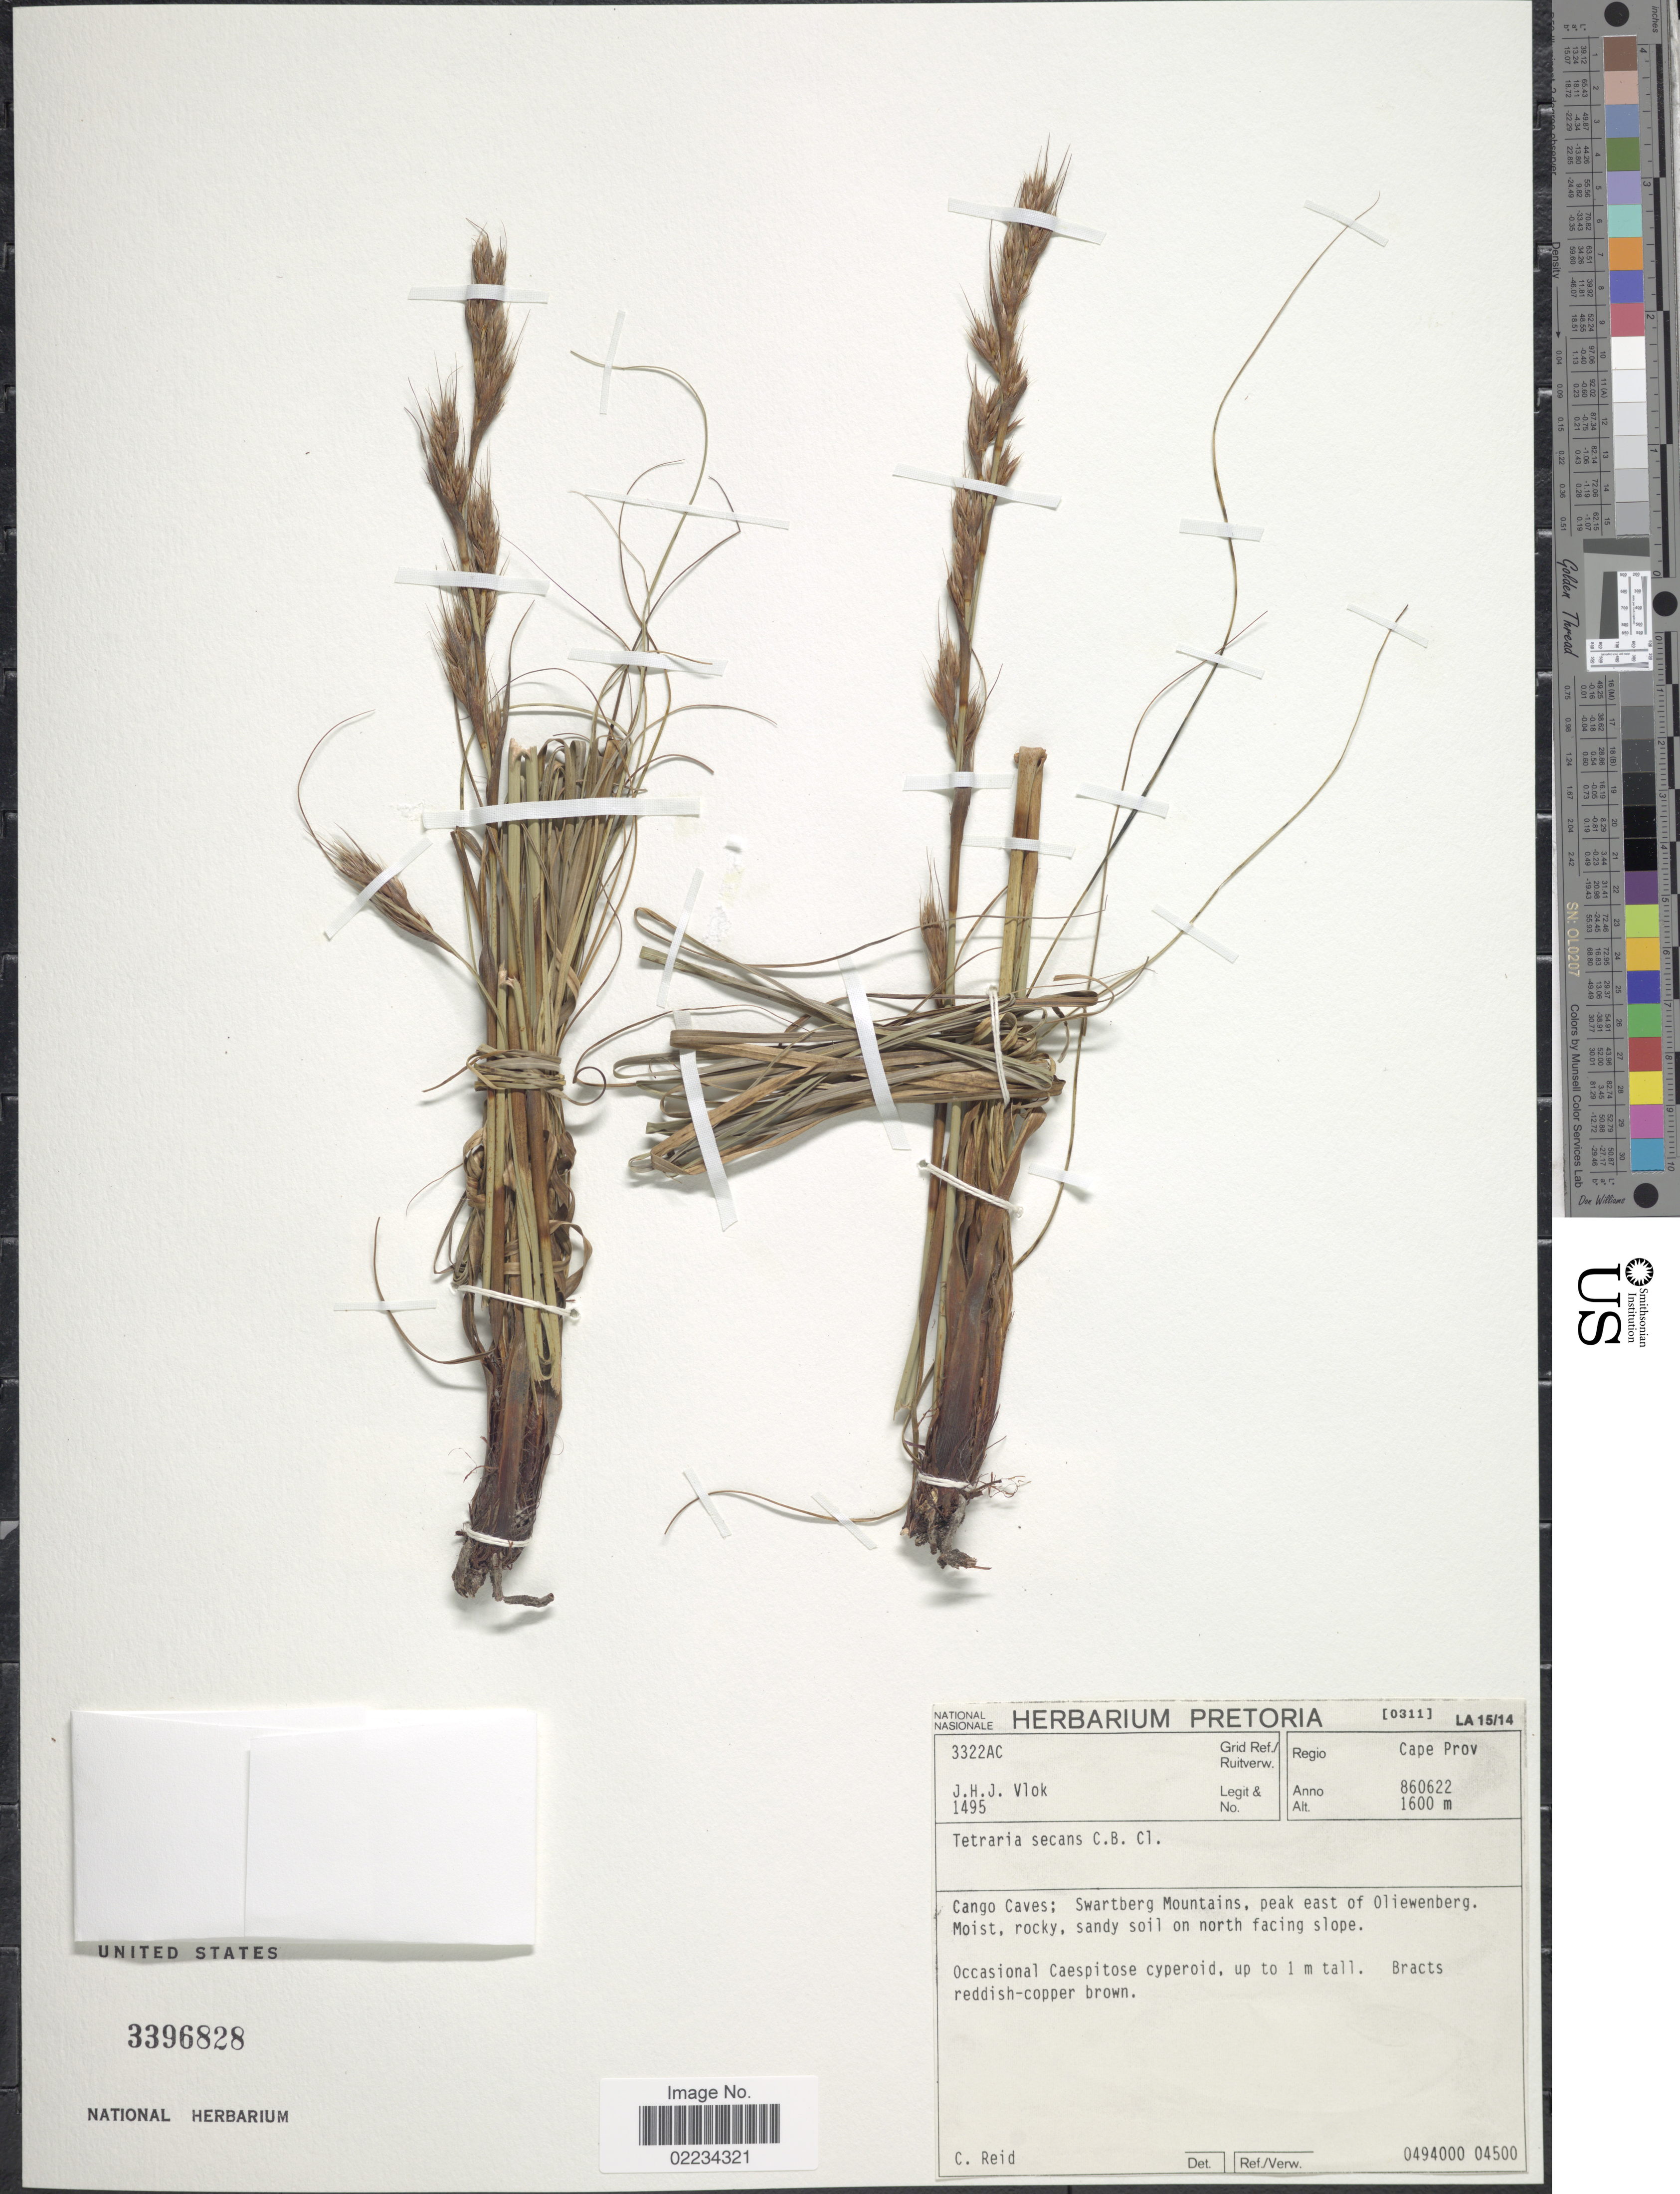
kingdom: Plantae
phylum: Tracheophyta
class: Liliopsida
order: Poales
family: Cyperaceae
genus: Tetraria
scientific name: Tetraria secans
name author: C.B. Clarke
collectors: J. H. J. Vlok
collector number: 1495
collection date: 1986-06-22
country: South Africa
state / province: Western Cape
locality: Regio Cape Prov, Cango Caves; Swartberg Mountains, peak east of Oliewenberg. Moist, rocky, sandy soil on north facing slope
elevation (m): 1600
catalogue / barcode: US 3396828